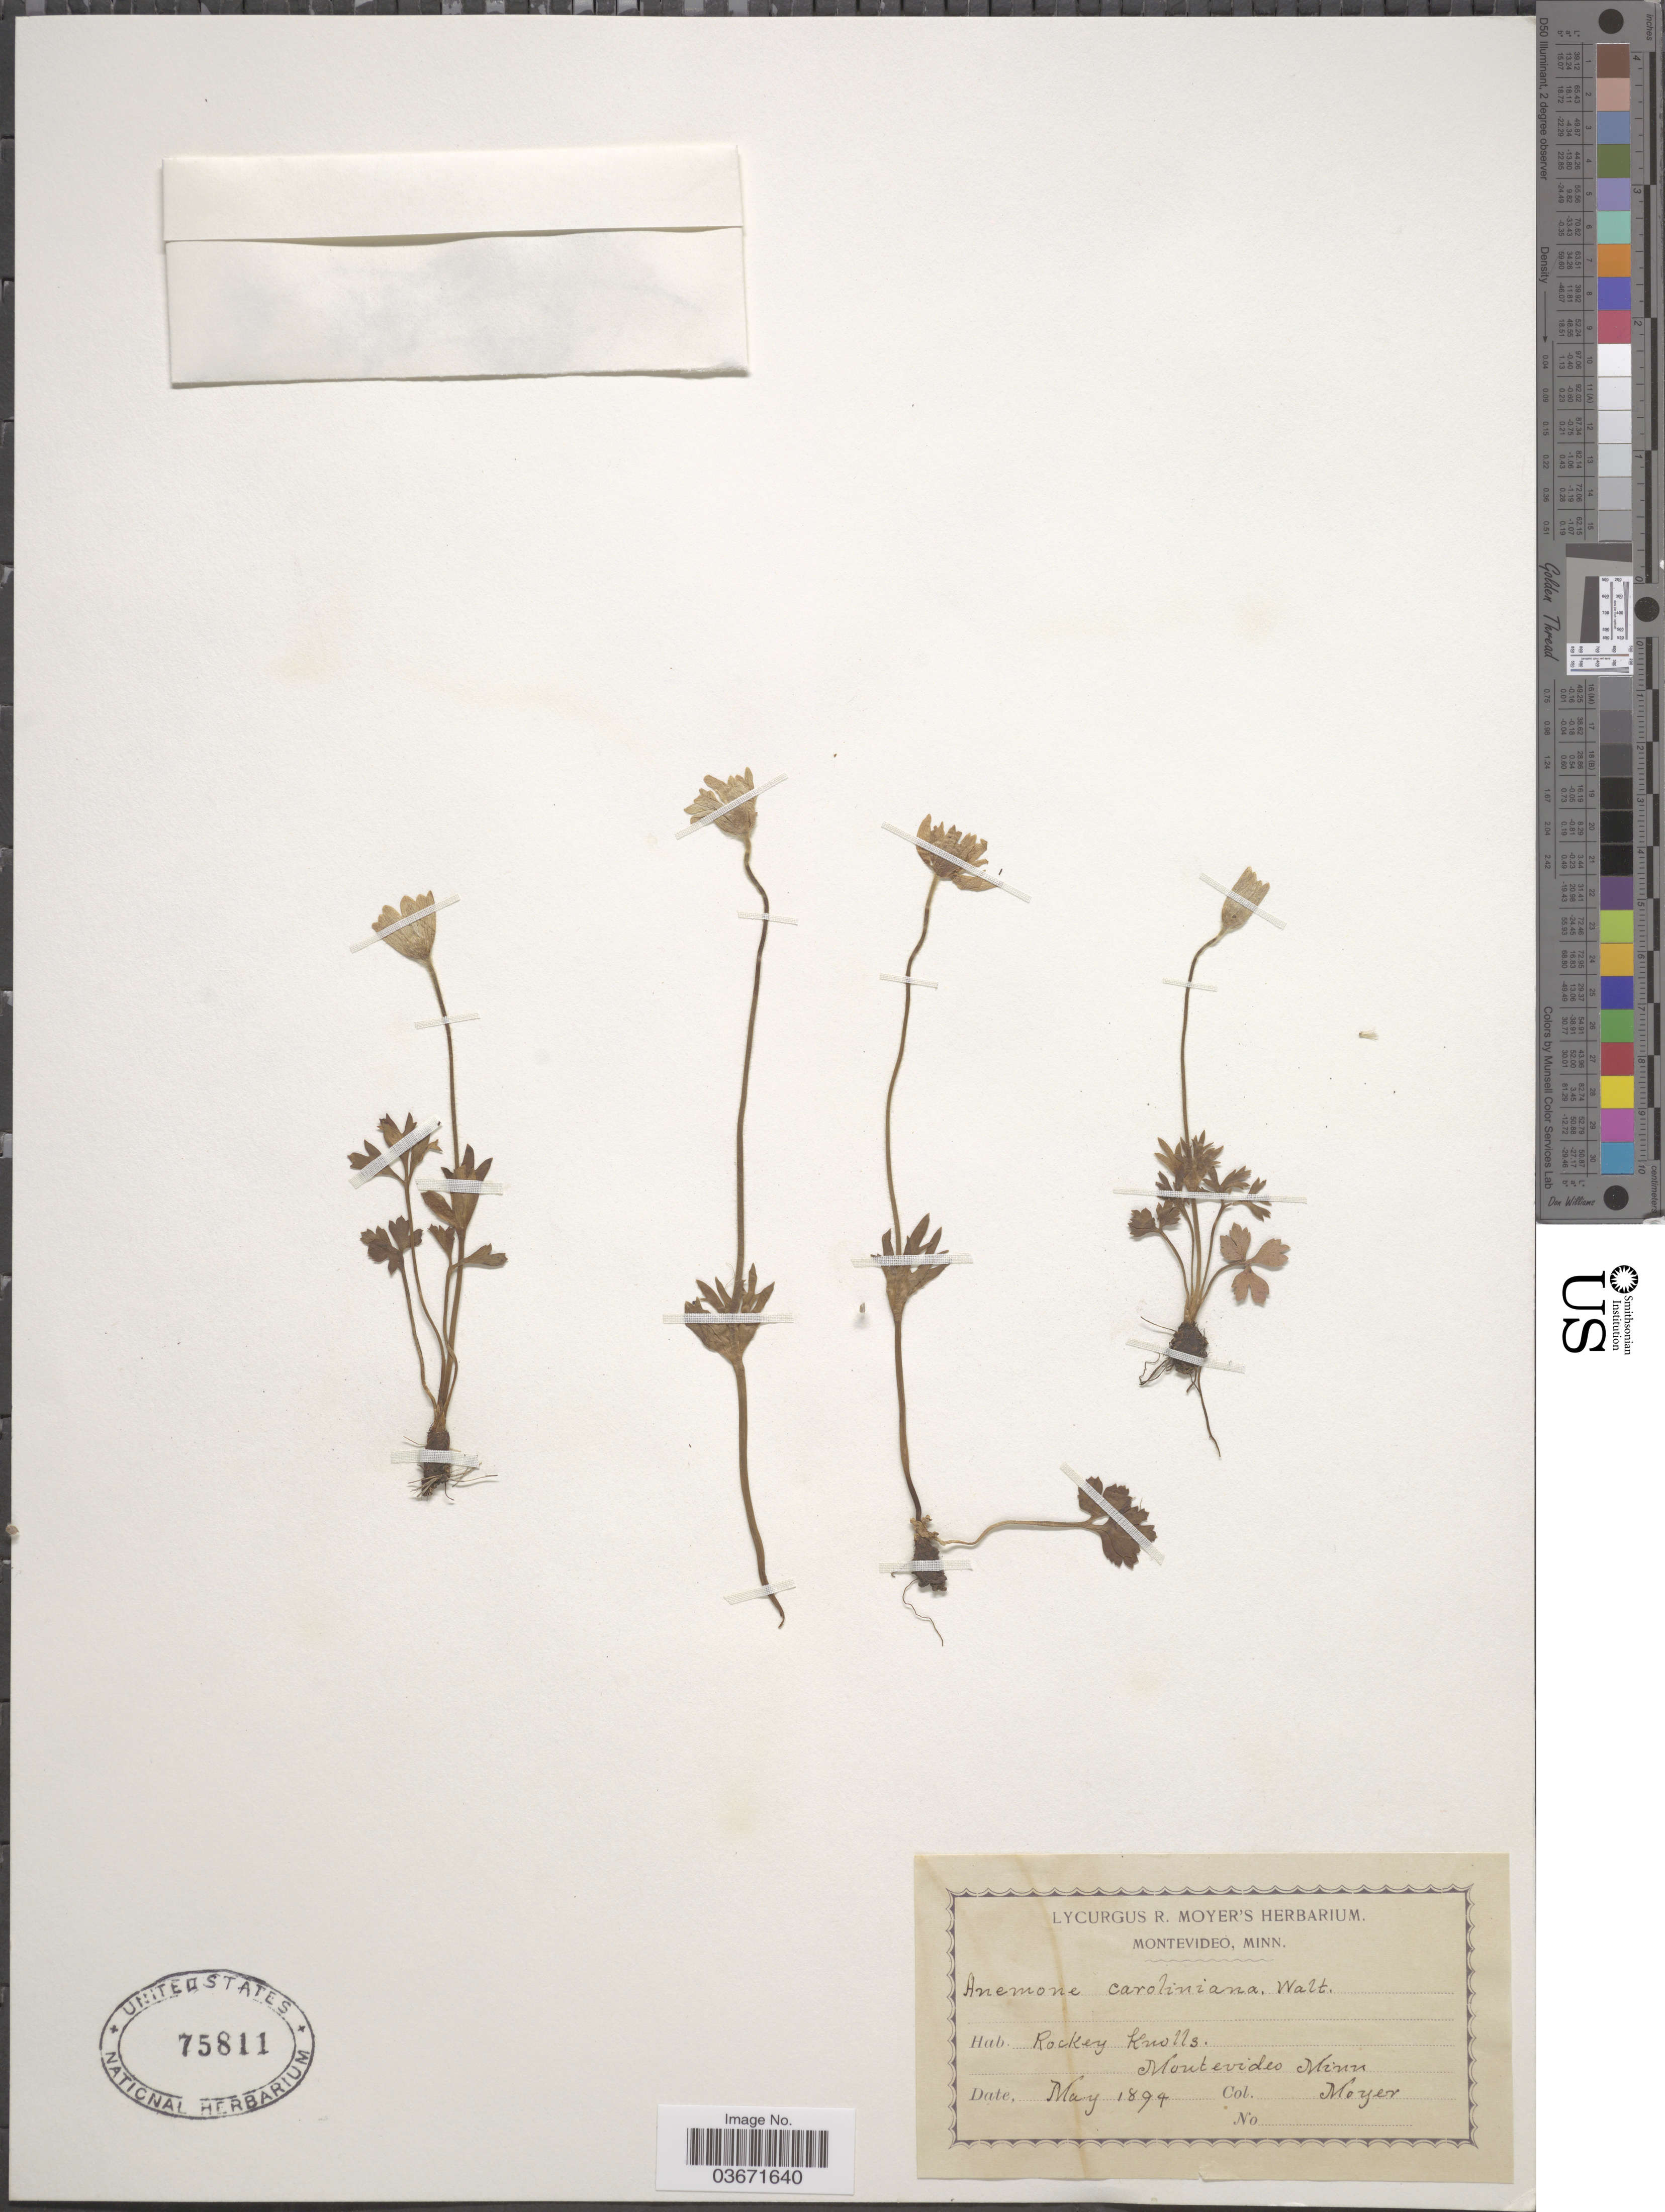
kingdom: Plantae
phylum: Tracheophyta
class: Magnoliopsida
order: Ranunculales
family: Ranunculaceae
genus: Anemone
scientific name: Anemone caroliniana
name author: Walter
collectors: L. Moyer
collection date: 1894-05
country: United States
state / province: Minnesota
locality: Montevideo.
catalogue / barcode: US 75811